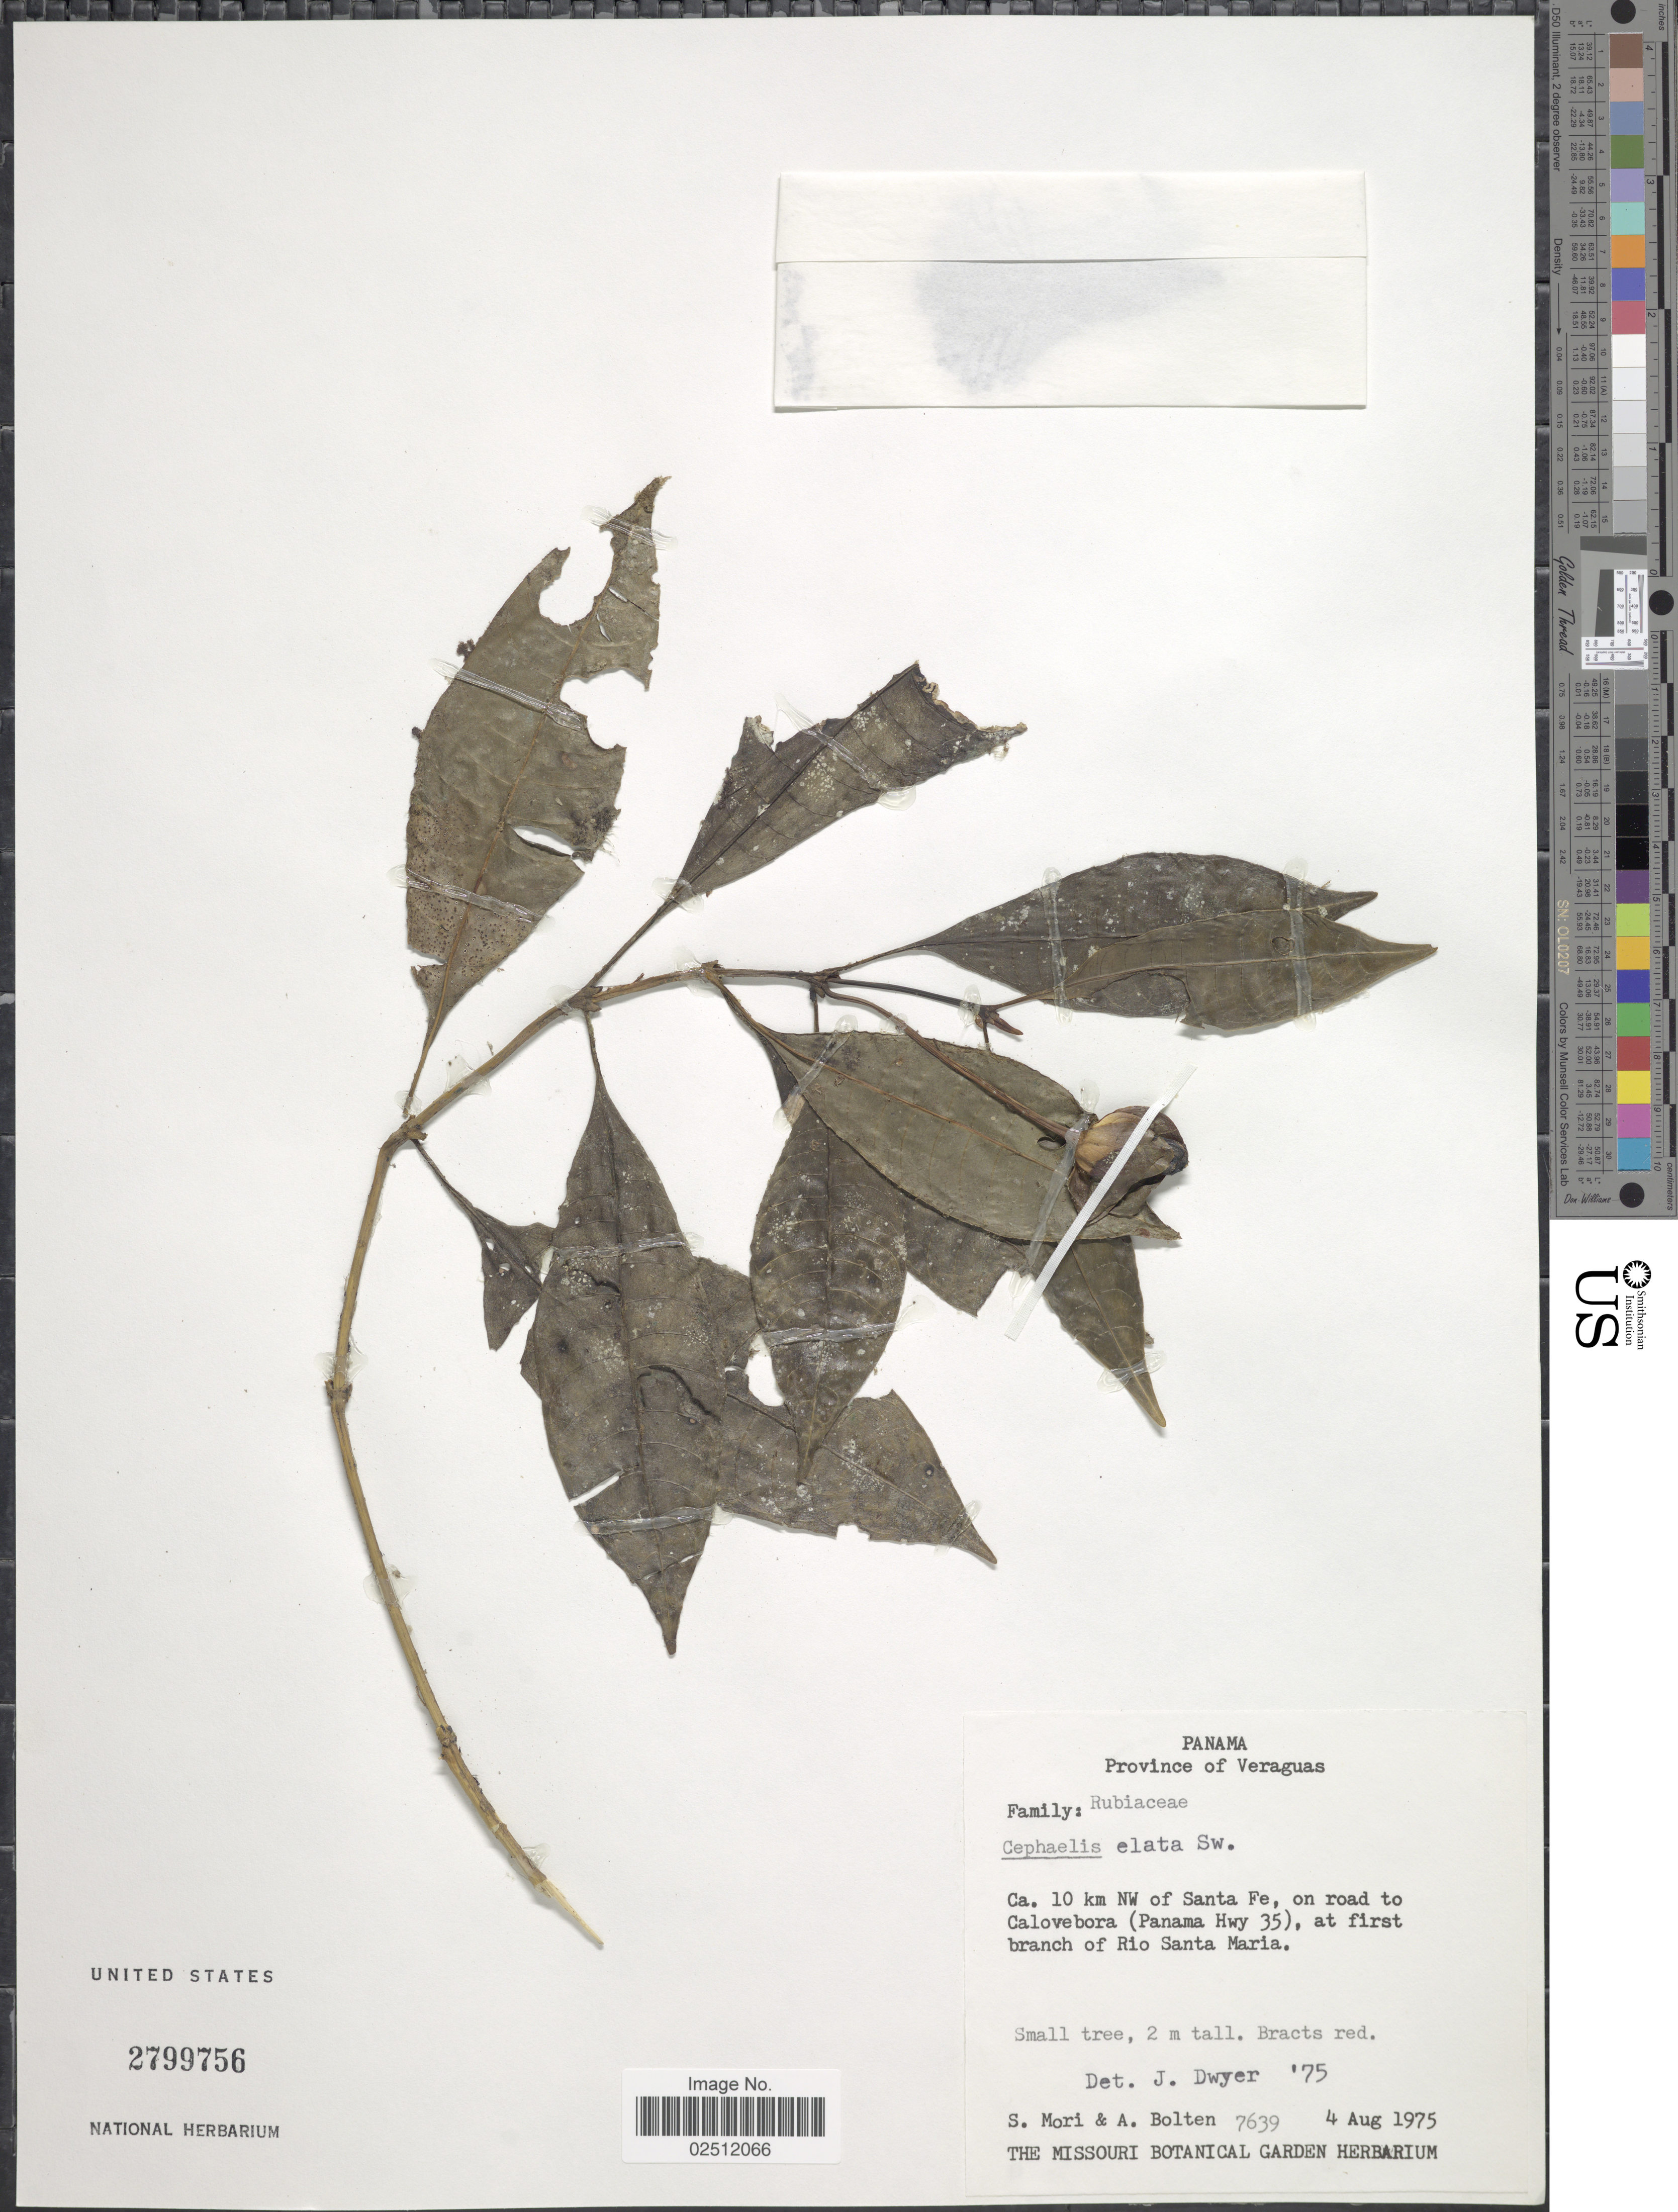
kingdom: Plantae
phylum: Tracheophyta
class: Magnoliopsida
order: Gentianales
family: Rubiaceae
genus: Psychotria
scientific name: Psychotria elata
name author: (Sw.) Hammel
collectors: S. Mori & A. Bolten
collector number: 7639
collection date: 1975-08-04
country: Panama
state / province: Veraguas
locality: Ca. 10 km NW of Santa Fe, on road to Calovebora (Panama Hwy 35), at first branch of Rio Santa Maria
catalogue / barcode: US 2799756